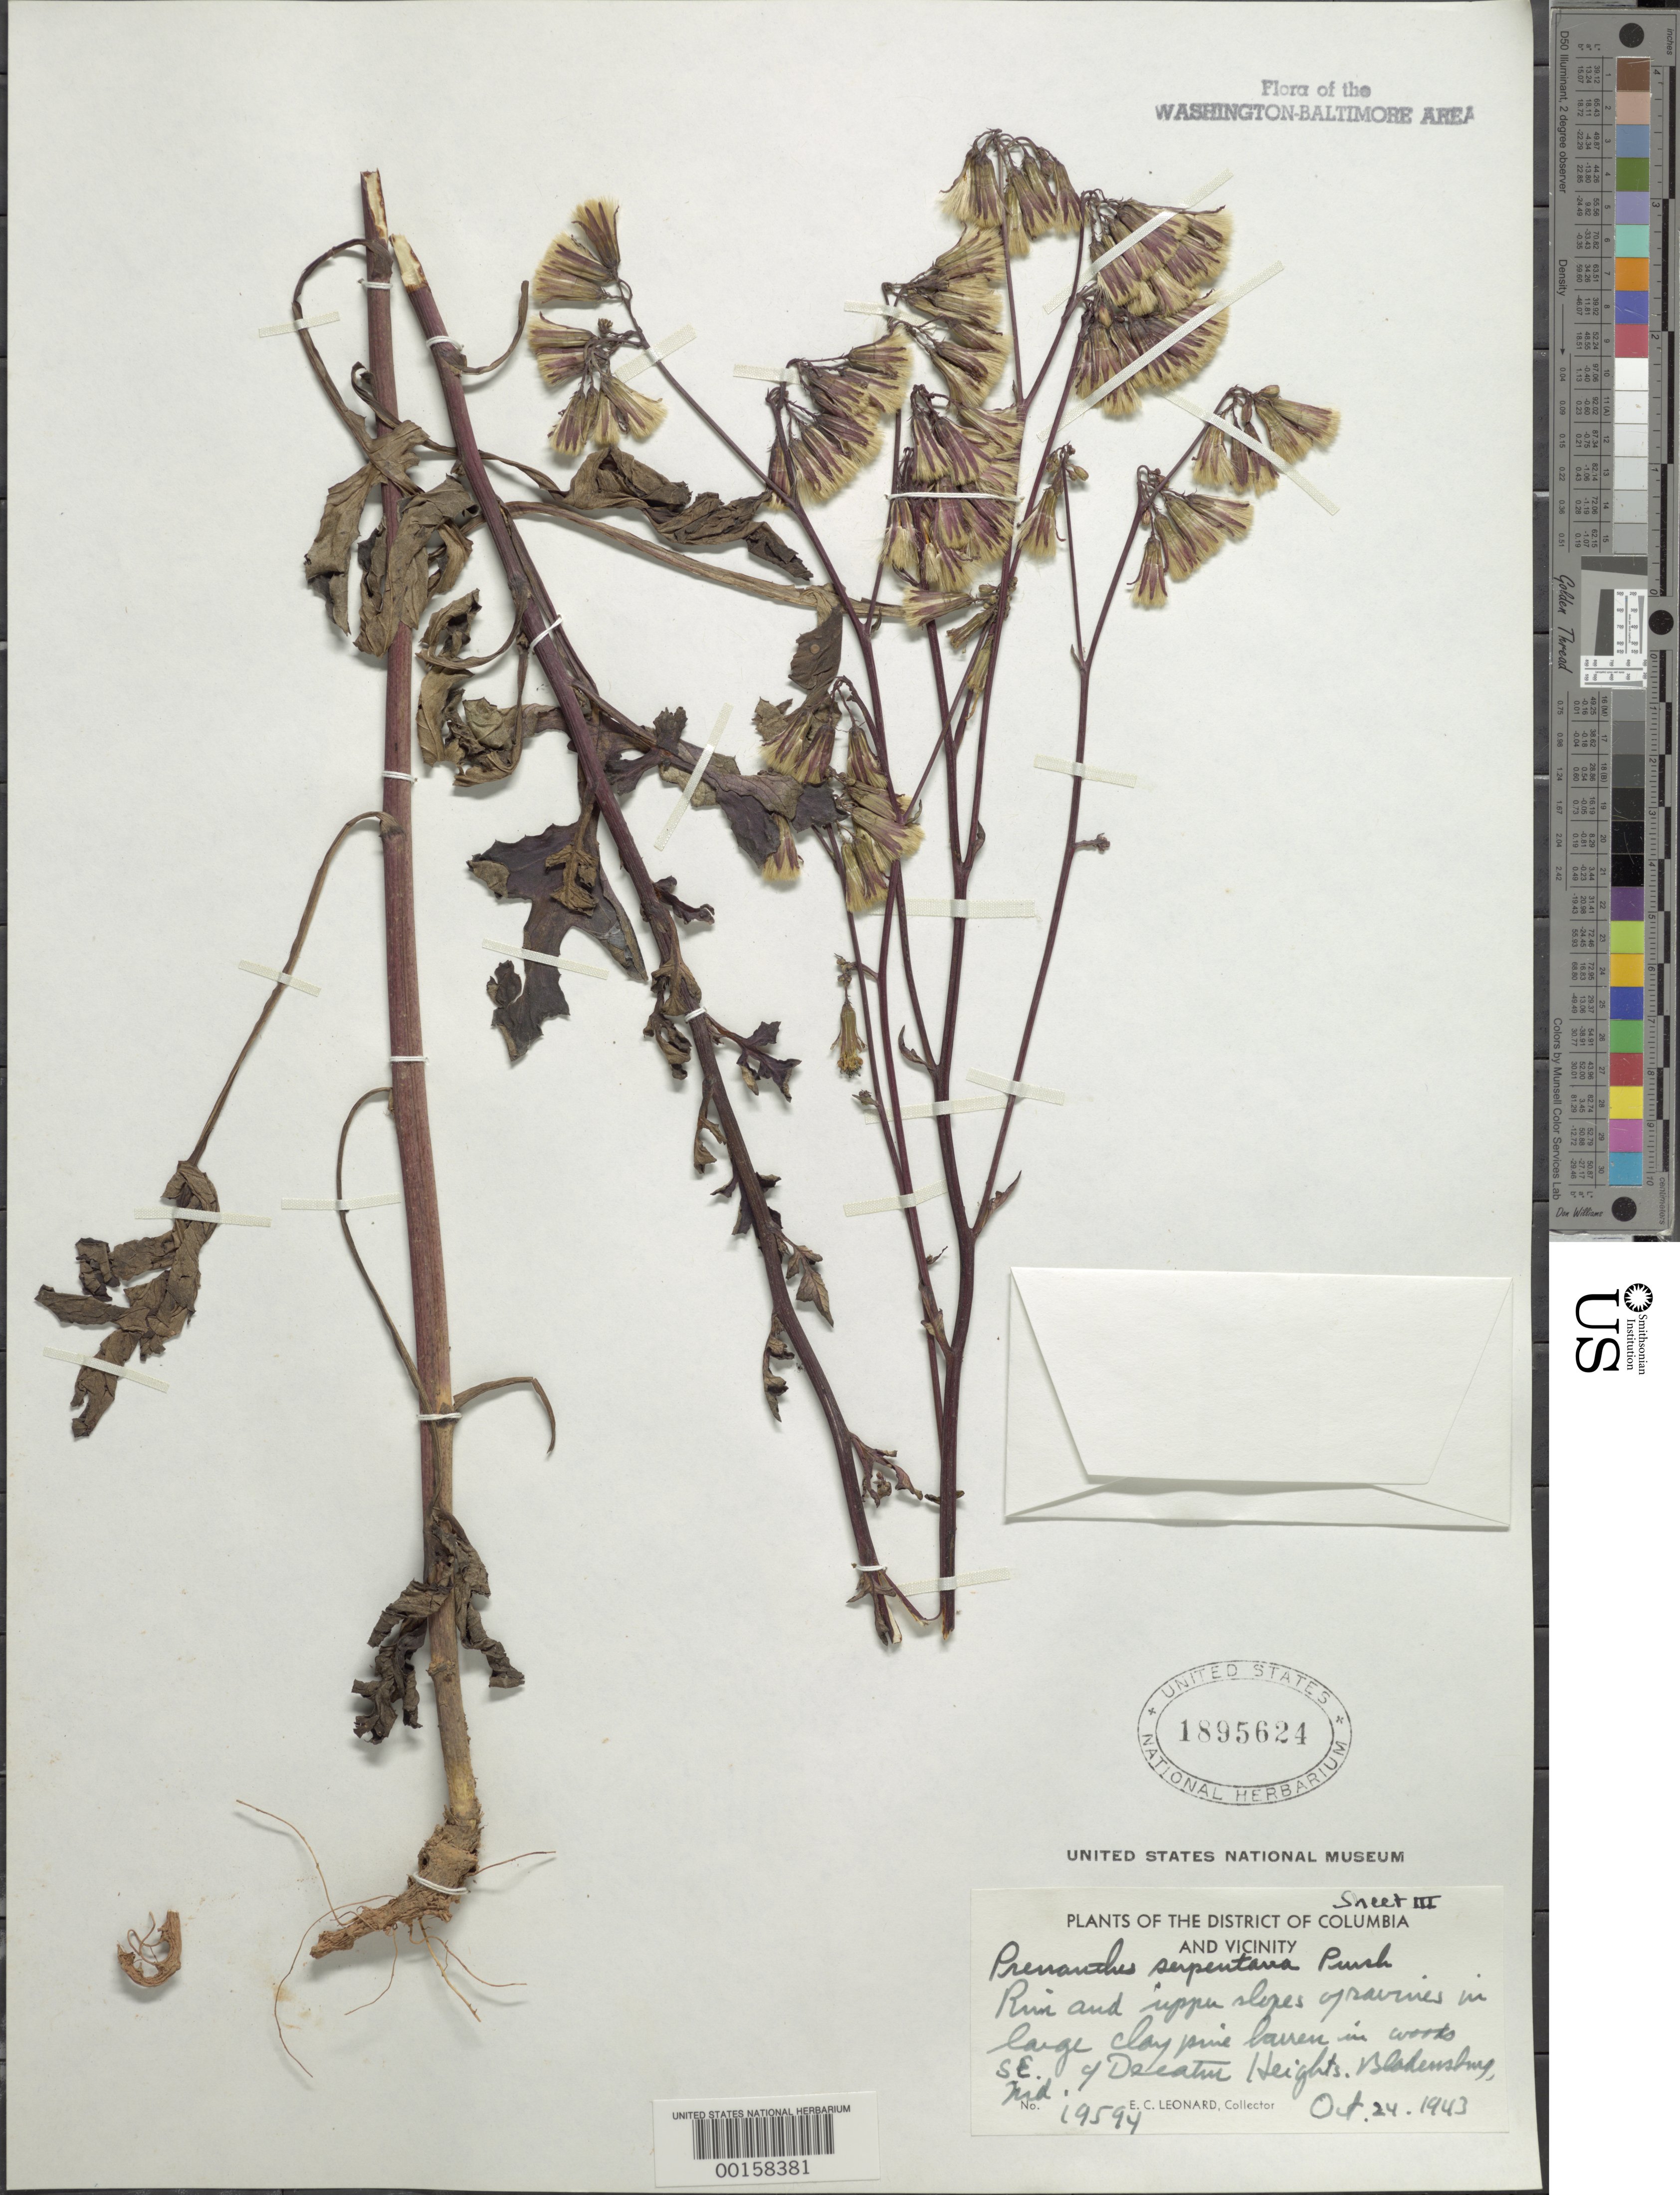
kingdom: Plantae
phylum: Tracheophyta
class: Magnoliopsida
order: Asterales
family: Asteraceae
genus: Nabalus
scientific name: Nabalus serpentarius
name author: (Pursh) Hook.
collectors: E. C. Leonard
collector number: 19594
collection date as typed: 24 Oct 1943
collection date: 1943-10-24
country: United States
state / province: Maryland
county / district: Prince George's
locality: SE of Decatur Heights Bladensburg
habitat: Upper slope of ravine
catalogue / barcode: US 1895624